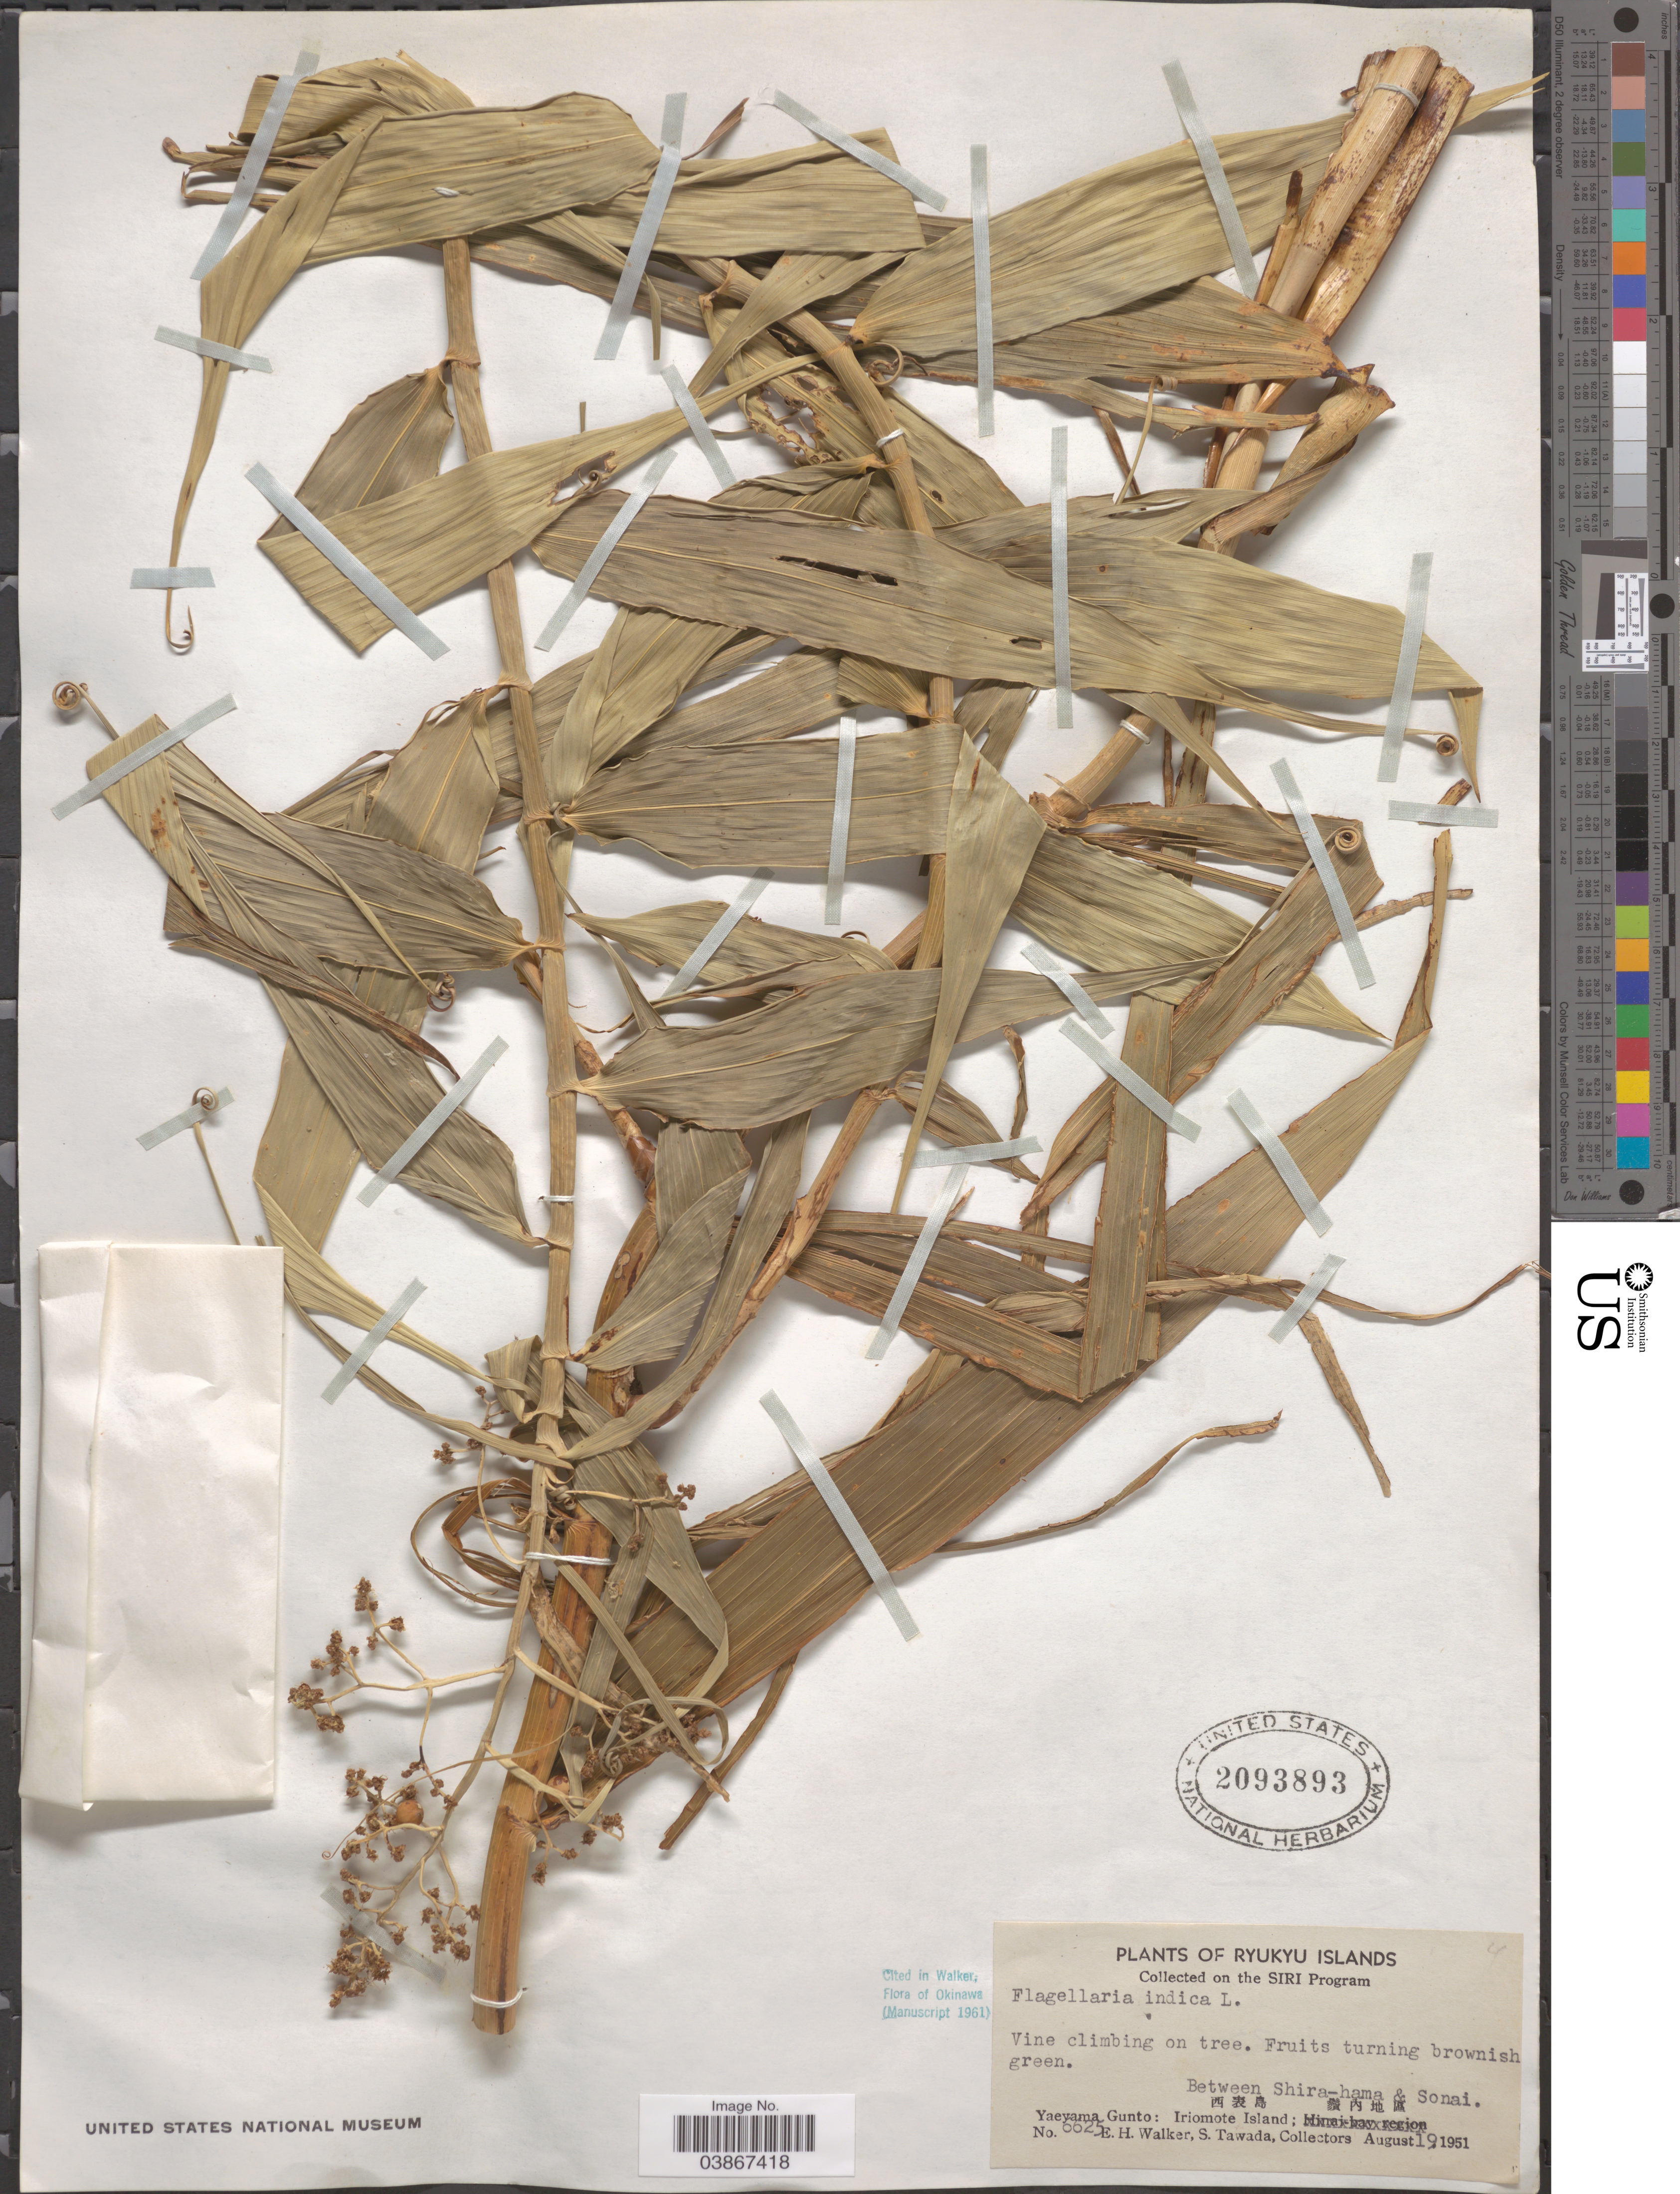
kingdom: Plantae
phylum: Tracheophyta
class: Liliopsida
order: Poales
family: Flagellariaceae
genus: Flagellaria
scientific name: Flagellaria indica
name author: L.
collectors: E. H. Walker & S. Tawada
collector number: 6625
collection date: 1951-08-19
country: Japan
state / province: Okinawa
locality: Ryukyu Islands. Between Shira-hama & Sonai. X. Yaeyama Gunto: Iriomote Island.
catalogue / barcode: US 2093893